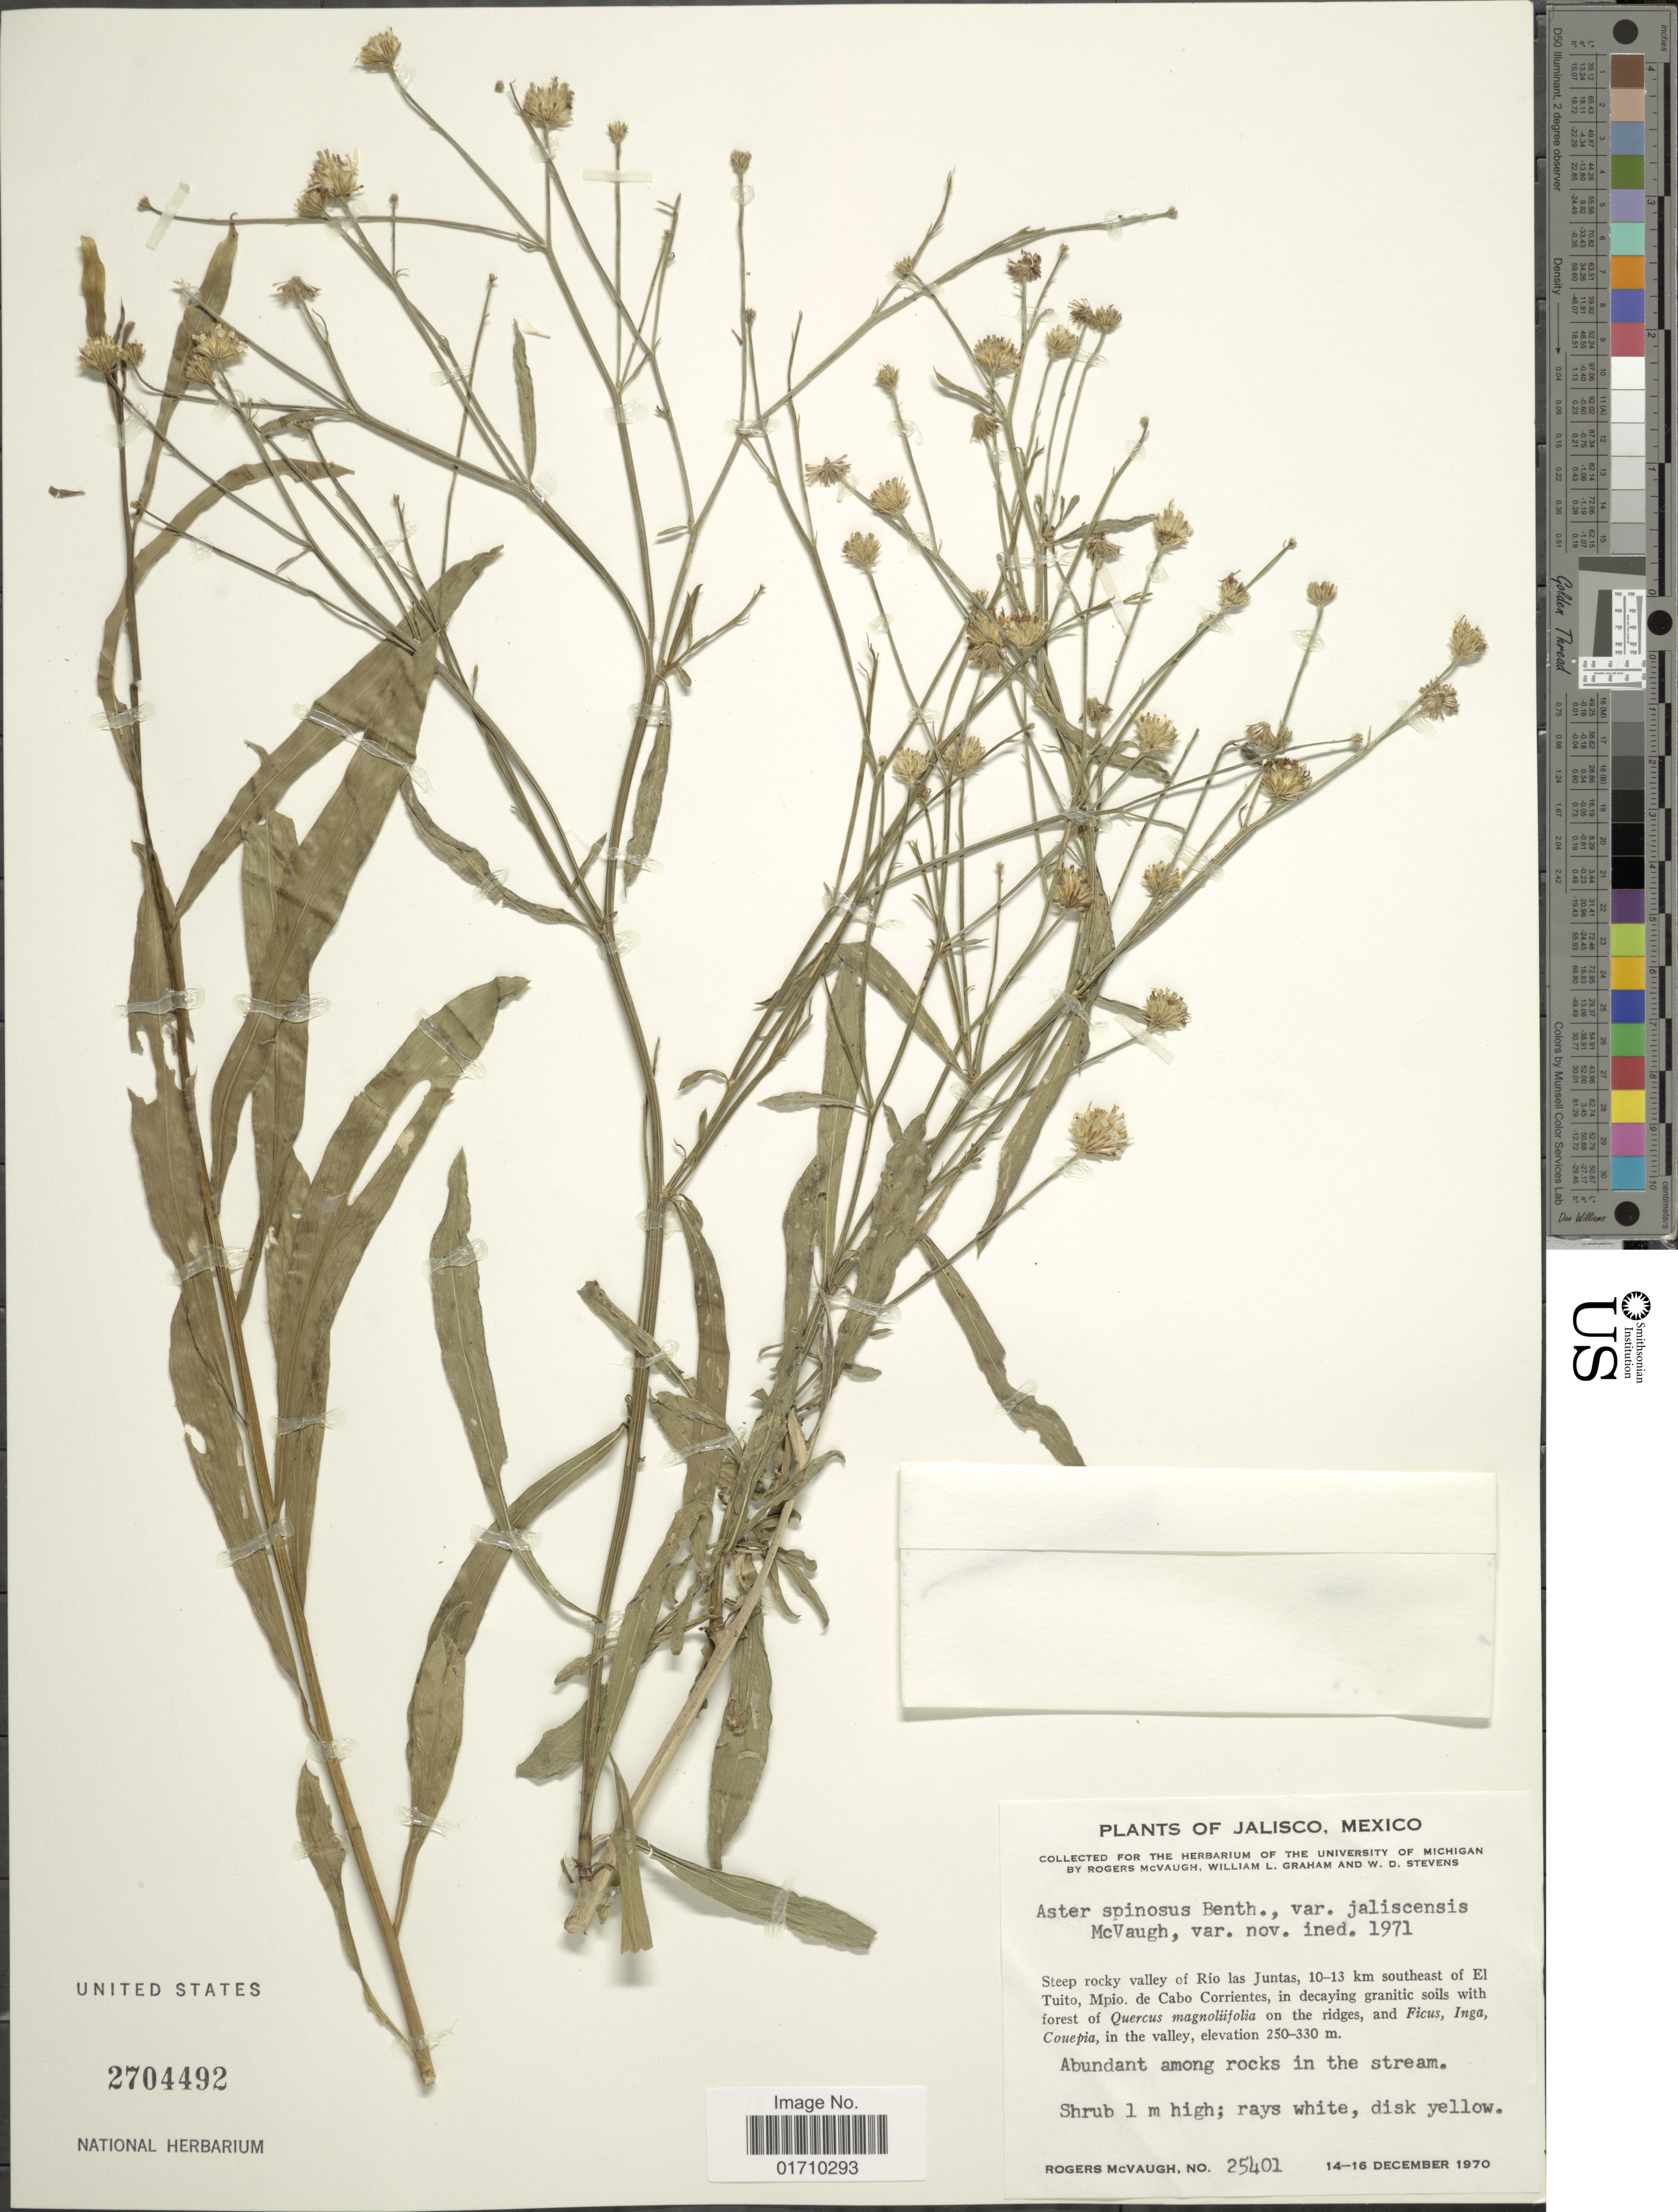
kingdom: Plantae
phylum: Tracheophyta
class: Magnoliopsida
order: Asterales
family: Asteraceae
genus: Chloracantha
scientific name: Chloracantha spinosa var. jaliscensis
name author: (McVaugh) S.D. Sundb.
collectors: R. McVaugh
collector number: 25401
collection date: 1970-12-14/1970-12-16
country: Mexico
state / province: Jalisco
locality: Steep rocky valley of Río las Juntas, 10-13 km southeast of El Tuito, Mpio de Cano Corrientes, in decaying granitic soils with forest of Quercus magnoliifolia on the ridges, and Ficus, Inga Couepia, in the valley, Abundant among rocks in the stream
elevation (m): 250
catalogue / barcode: US 2704492